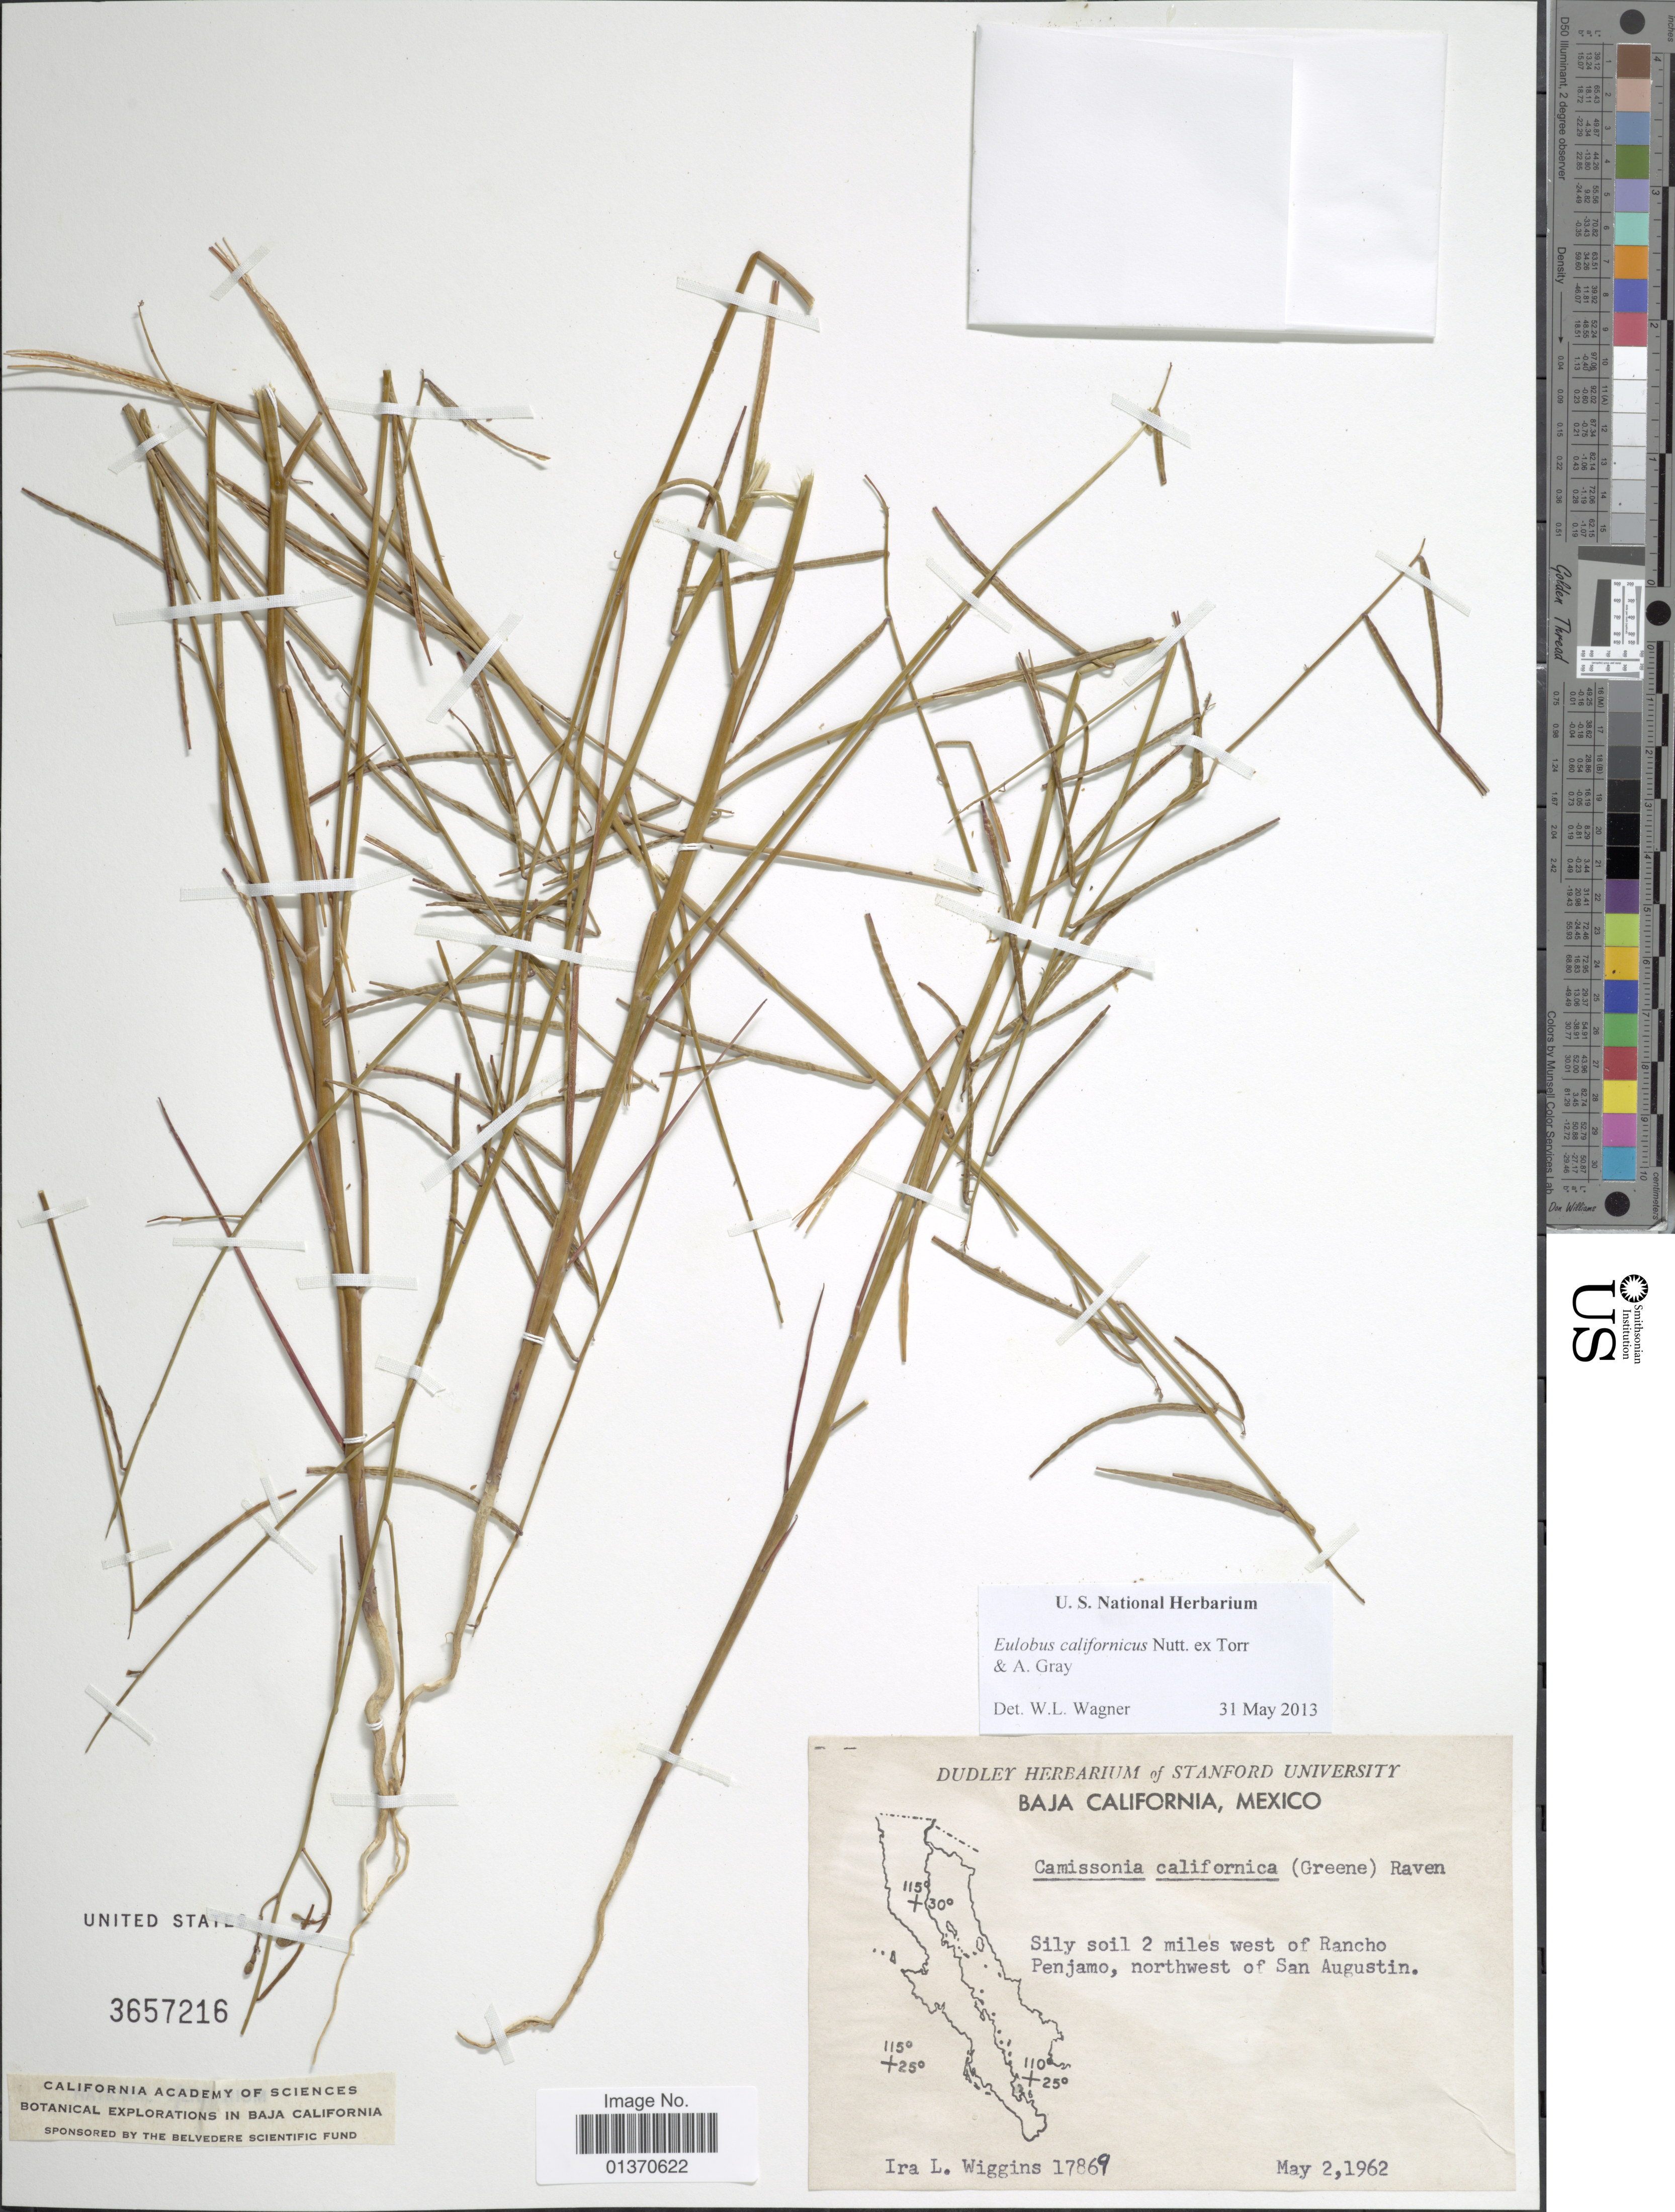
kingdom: Plantae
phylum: Tracheophyta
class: Magnoliopsida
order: Myrtales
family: Onagraceae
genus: Eulobus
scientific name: Eulobus californicus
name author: Nutt. ex Torr. & A. Gray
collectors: I. L. Wiggins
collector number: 17869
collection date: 1962-05-02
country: Mexico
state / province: Baja California Sur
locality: Sily soil 2 miles west of Rancho Penjamo, northwest of San Augustin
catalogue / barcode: US 3657216